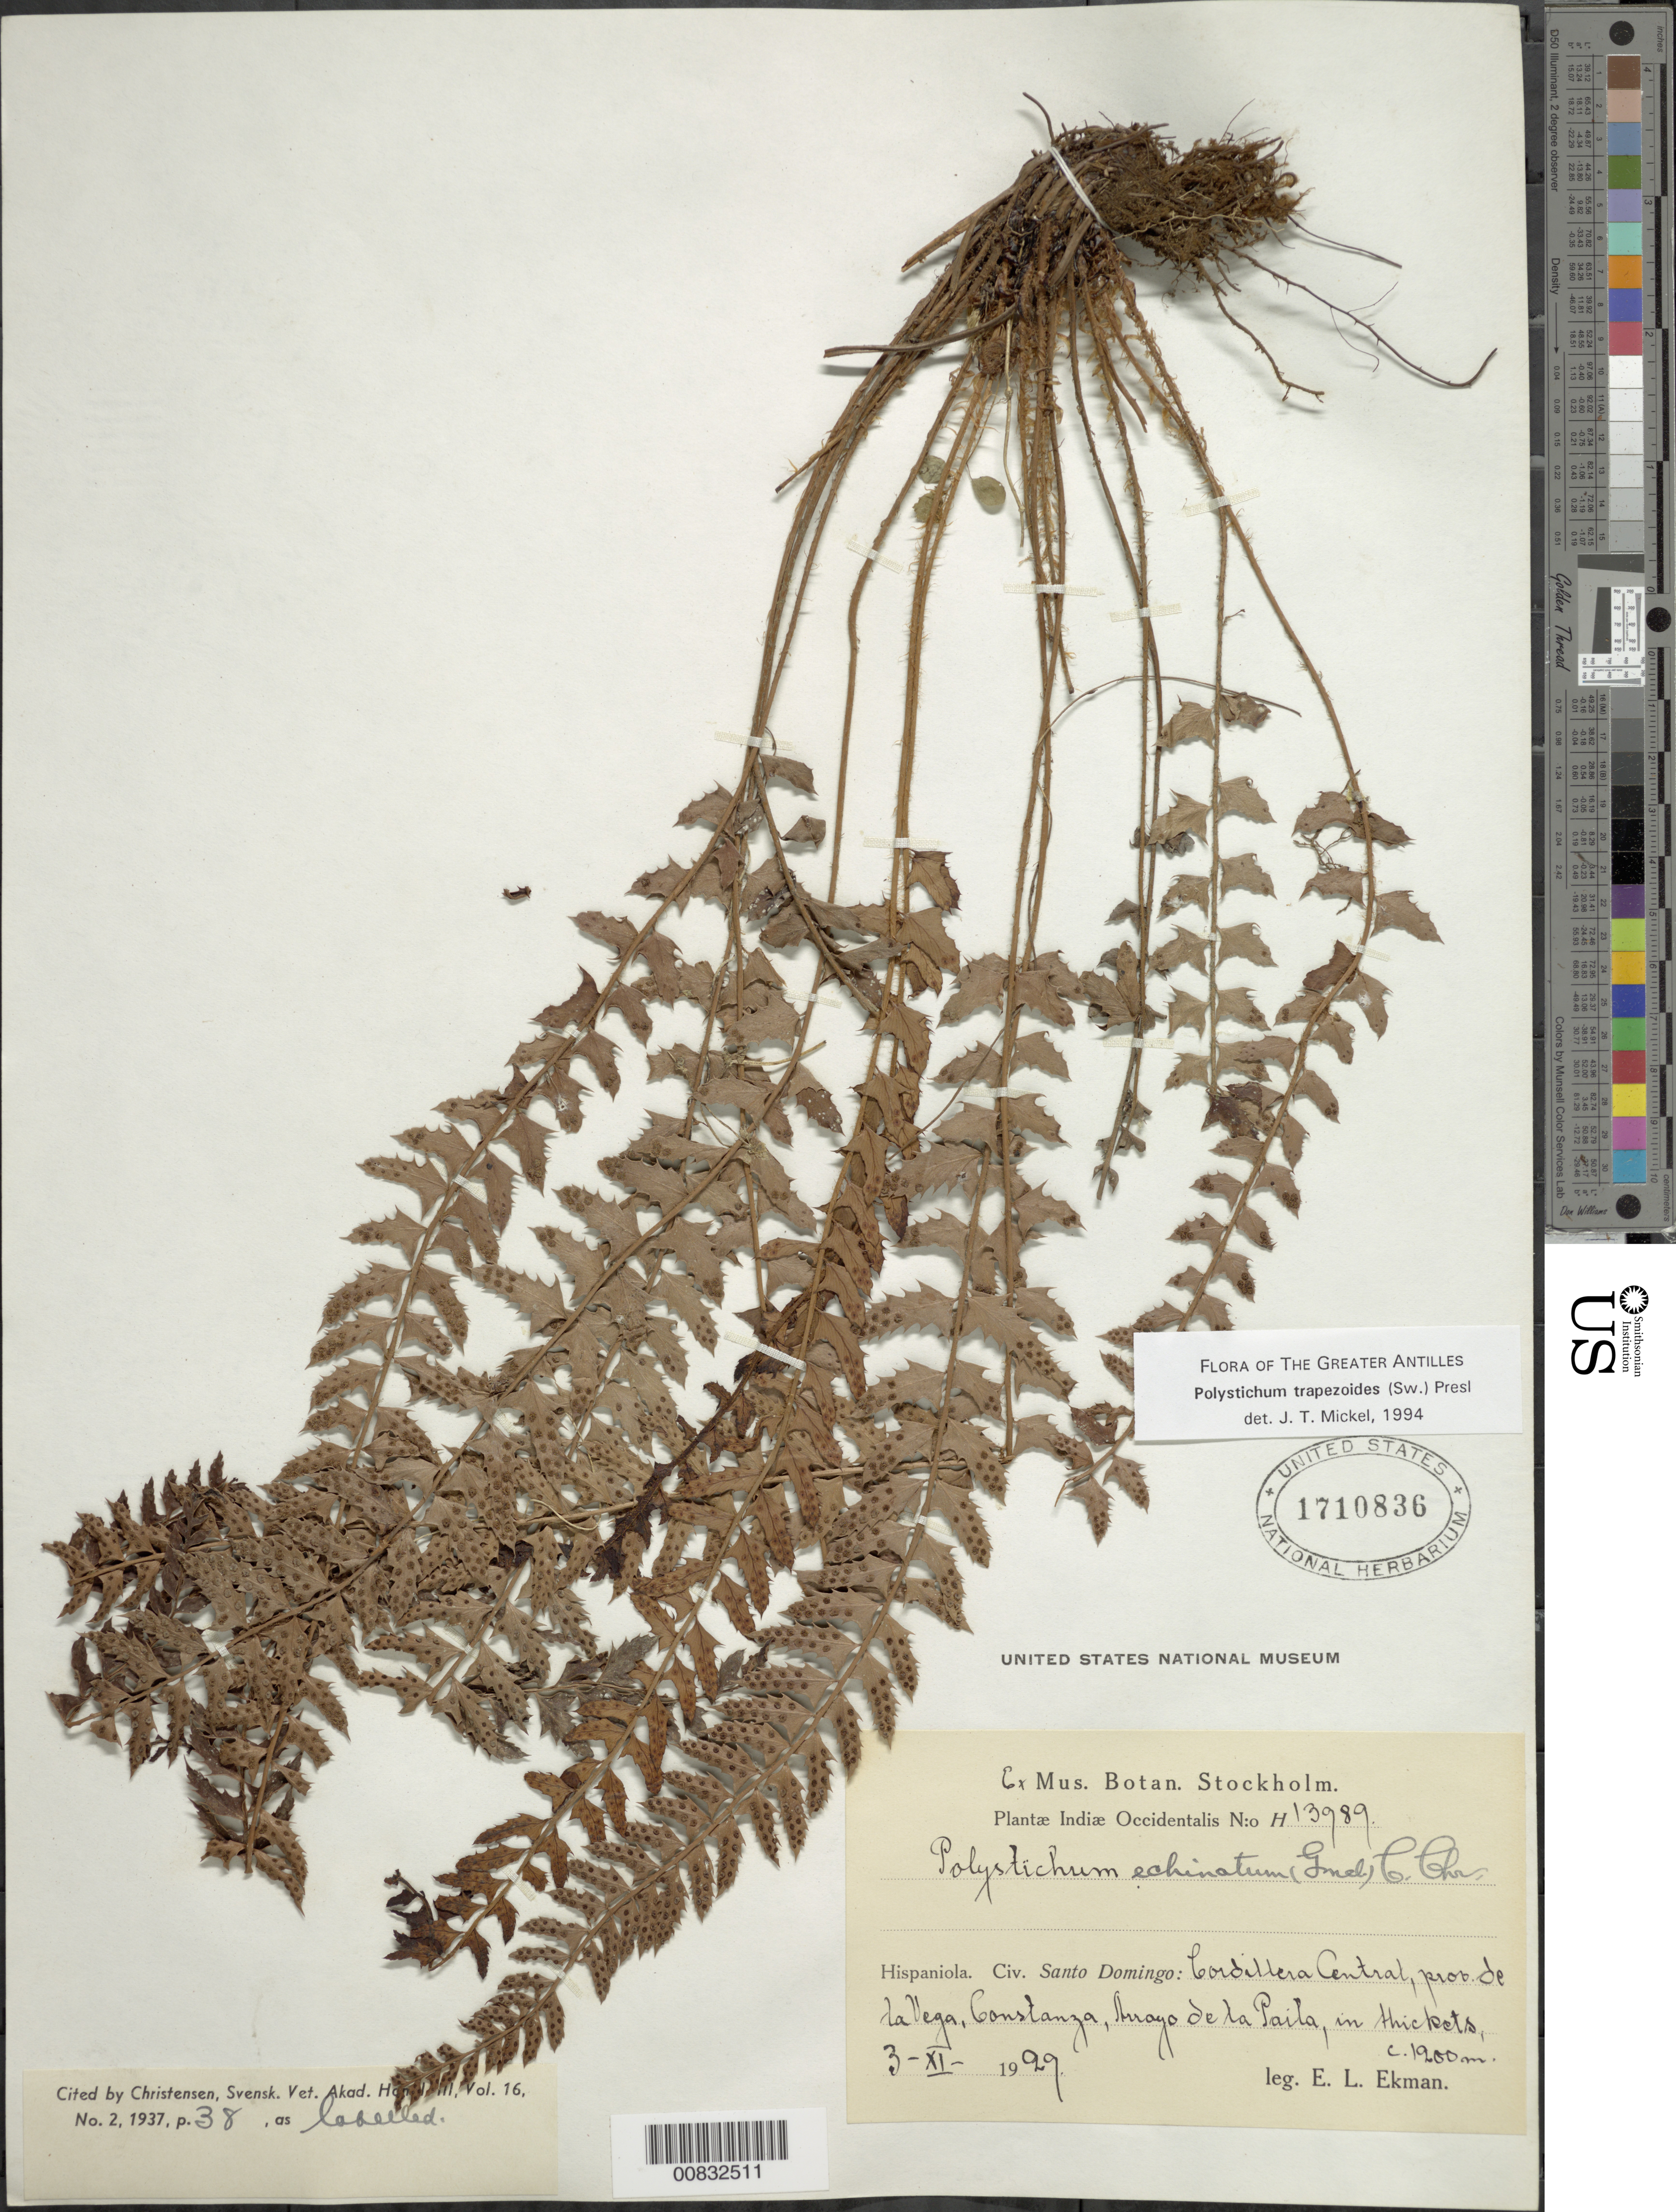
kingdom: Plantae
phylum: Tracheophyta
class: Polypodiopsida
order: Polypodiales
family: Dryopteridaceae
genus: Polystichum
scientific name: Polystichum trapezoides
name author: (Sw.) C. Presl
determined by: Mickel, J. T., (NY), New York Botanical Garden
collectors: E. L. Ekman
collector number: H 13989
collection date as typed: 03 Nov 1929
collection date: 1929-11-03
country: Dominican Republic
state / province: La Vega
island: Hispaniola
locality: Cordillera Central, Constanza, Arroyo de la Paila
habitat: Tbickets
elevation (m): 1200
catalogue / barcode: US 1710836